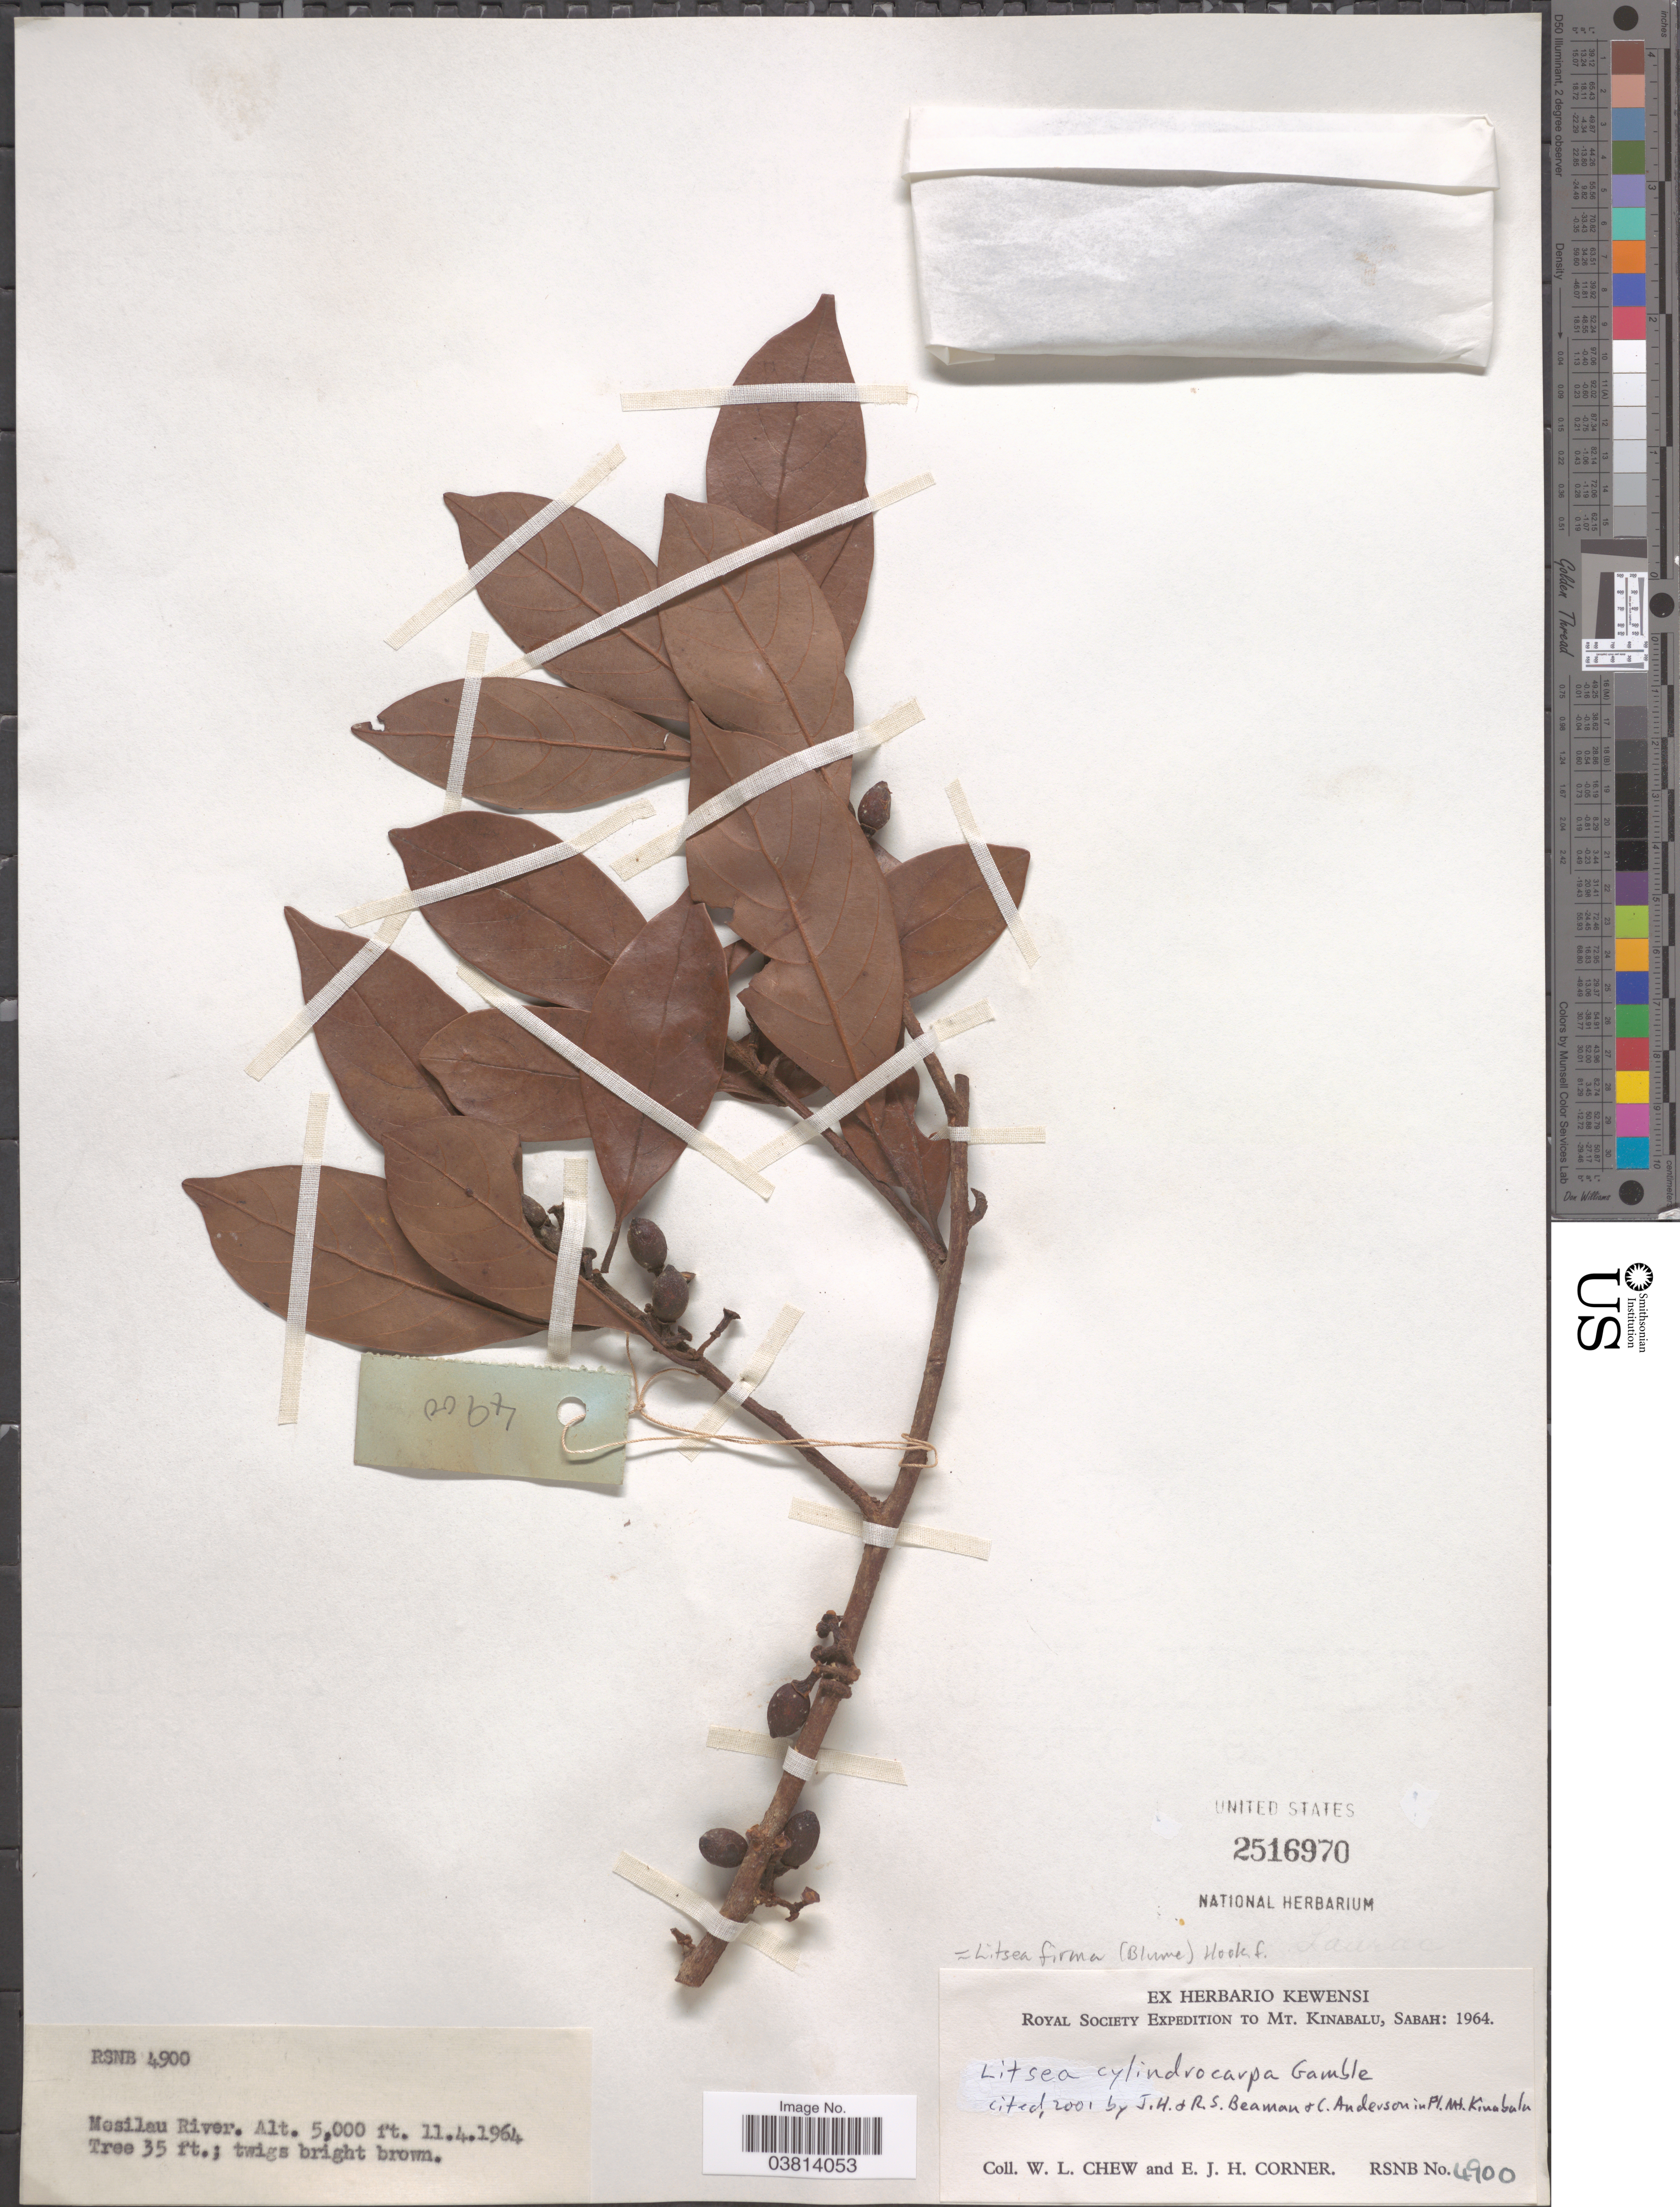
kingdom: Plantae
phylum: Tracheophyta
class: Magnoliopsida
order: Laurales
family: Lauraceae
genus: Litsea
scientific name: Litsea firma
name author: (Blume) Hook. f.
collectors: W. Chew & E. Corner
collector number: RSNB4900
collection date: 1964-04-11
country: Malaysia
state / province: Sabah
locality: Mesilau River. Mt. Kinabalu.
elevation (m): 1524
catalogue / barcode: US 2516970